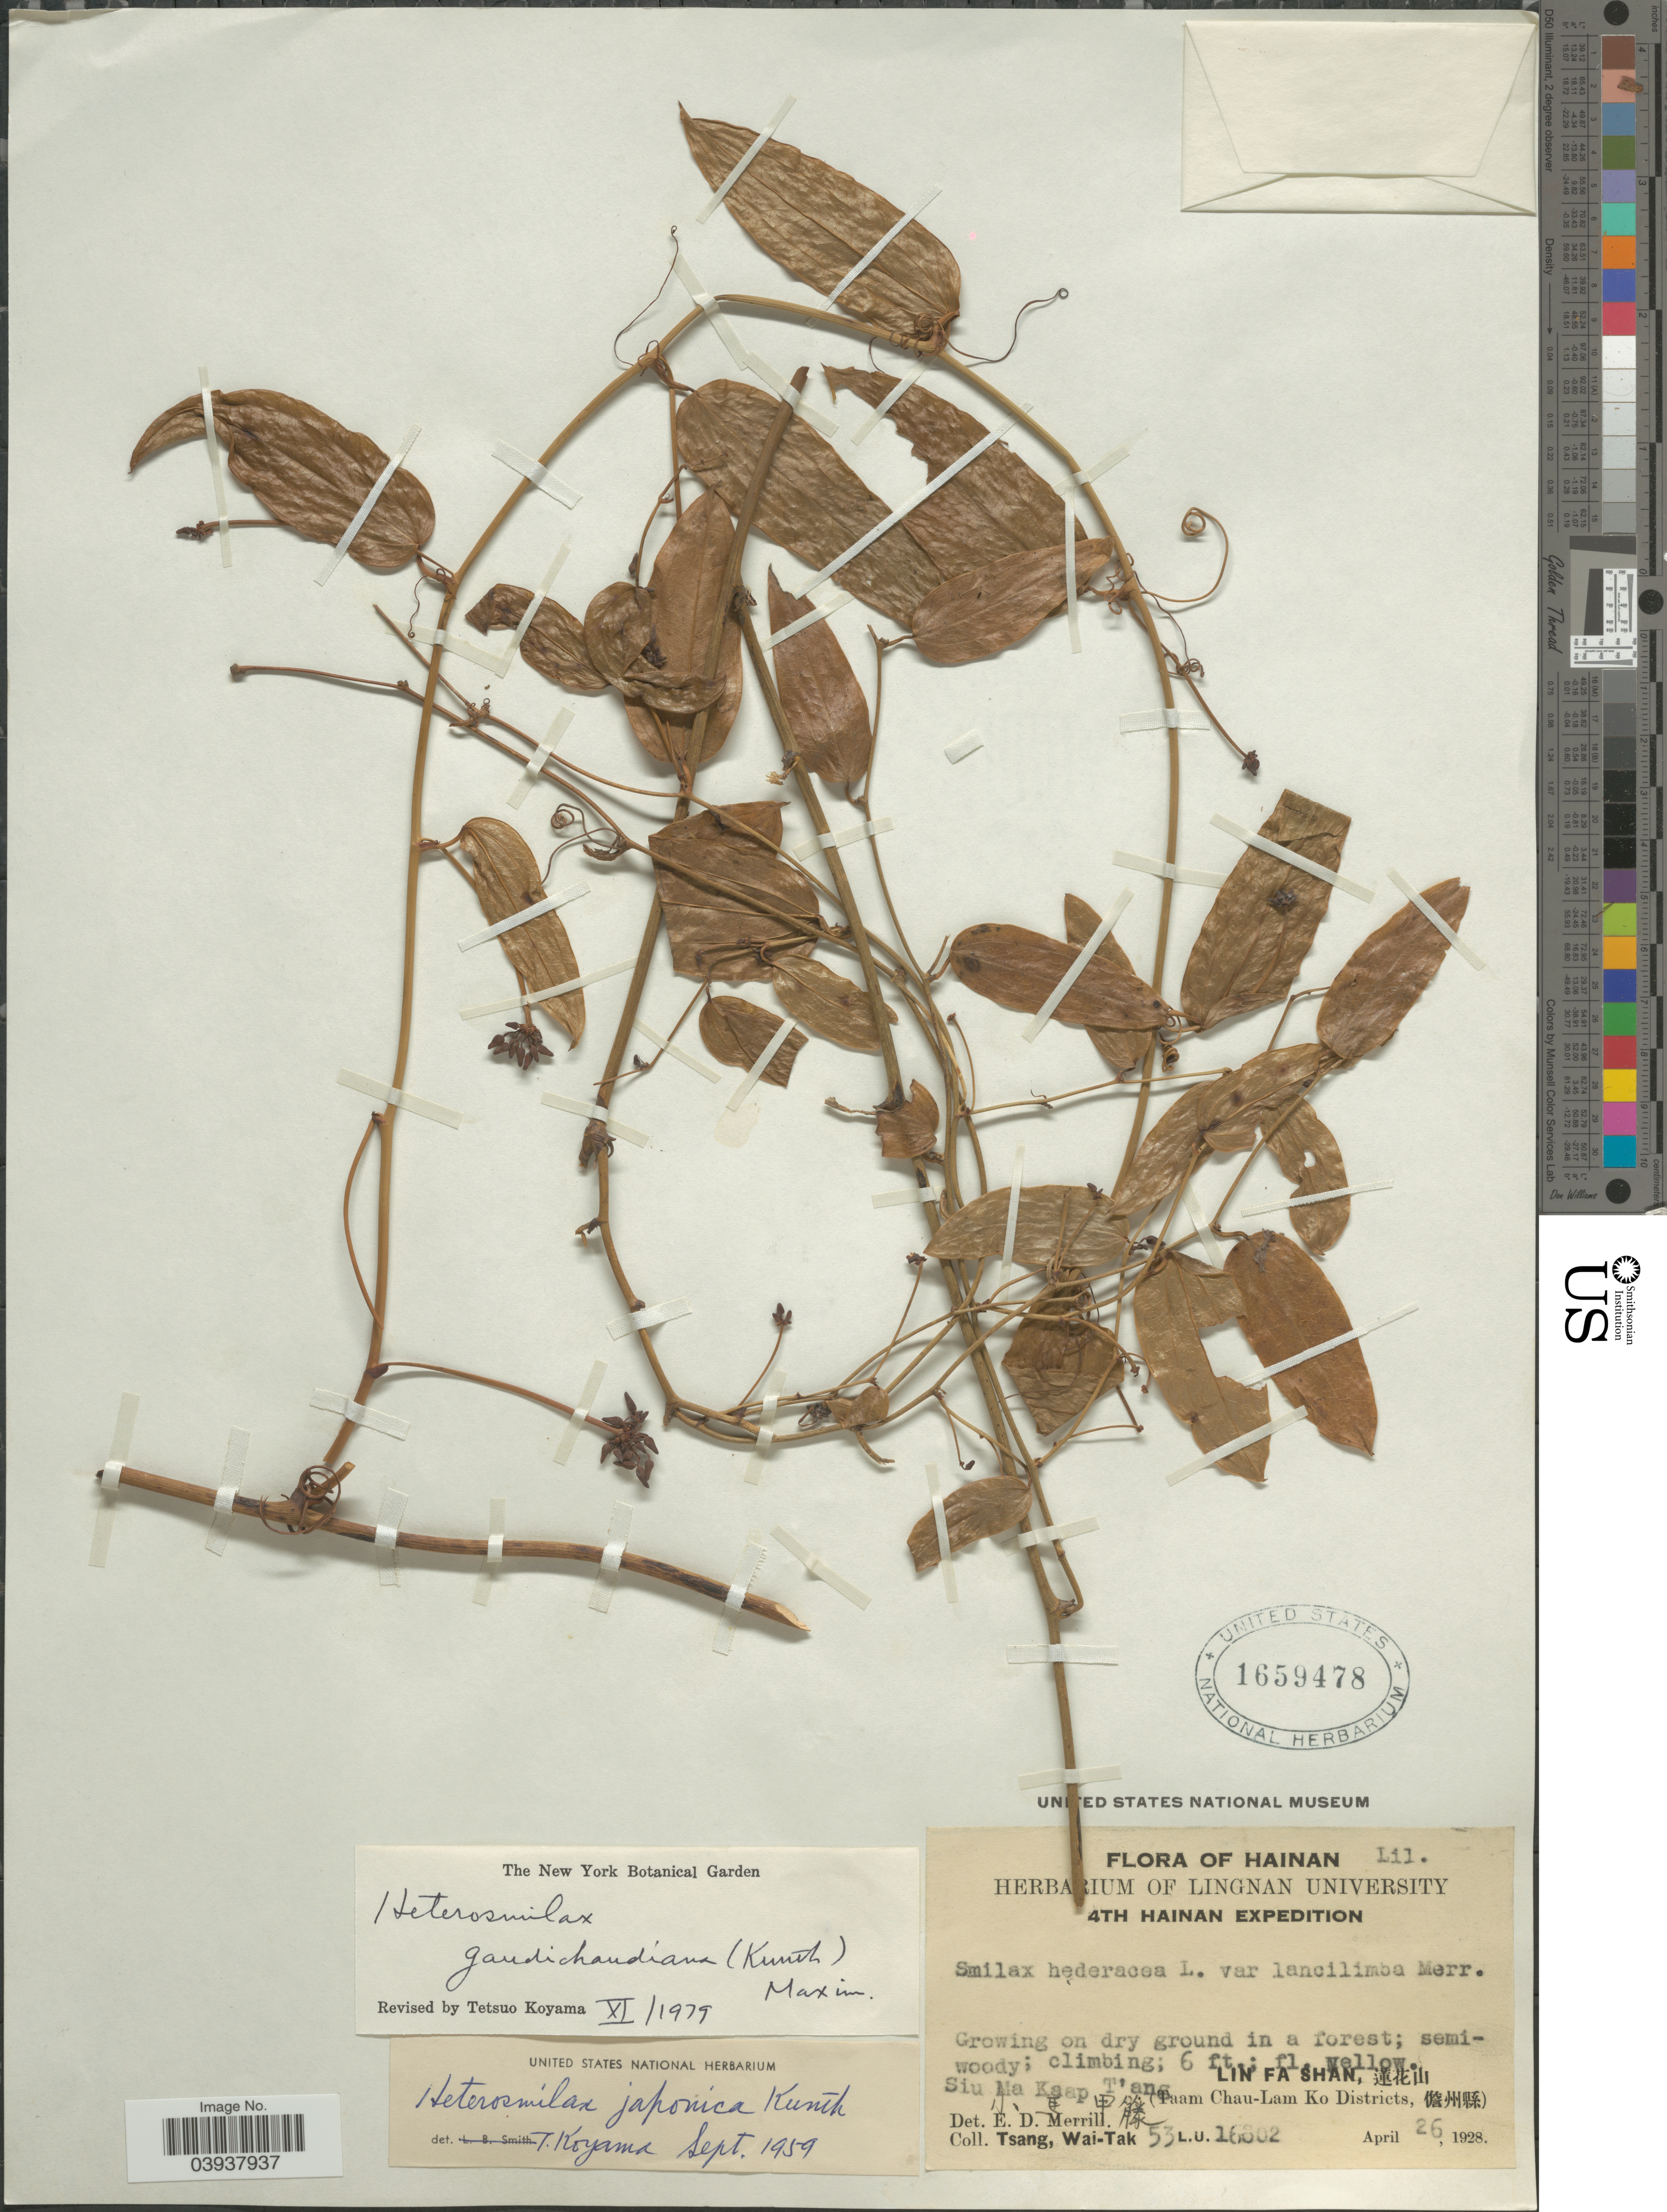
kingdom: Plantae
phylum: Tracheophyta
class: Liliopsida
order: Liliales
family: Smilacaceae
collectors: W. T. Tsang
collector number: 53 L.U. 16802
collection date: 1928-04-26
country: China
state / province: Hainan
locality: Lin Fa Shan, (Taam Chau-Lam Ko Districts.)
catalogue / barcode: US 1659478